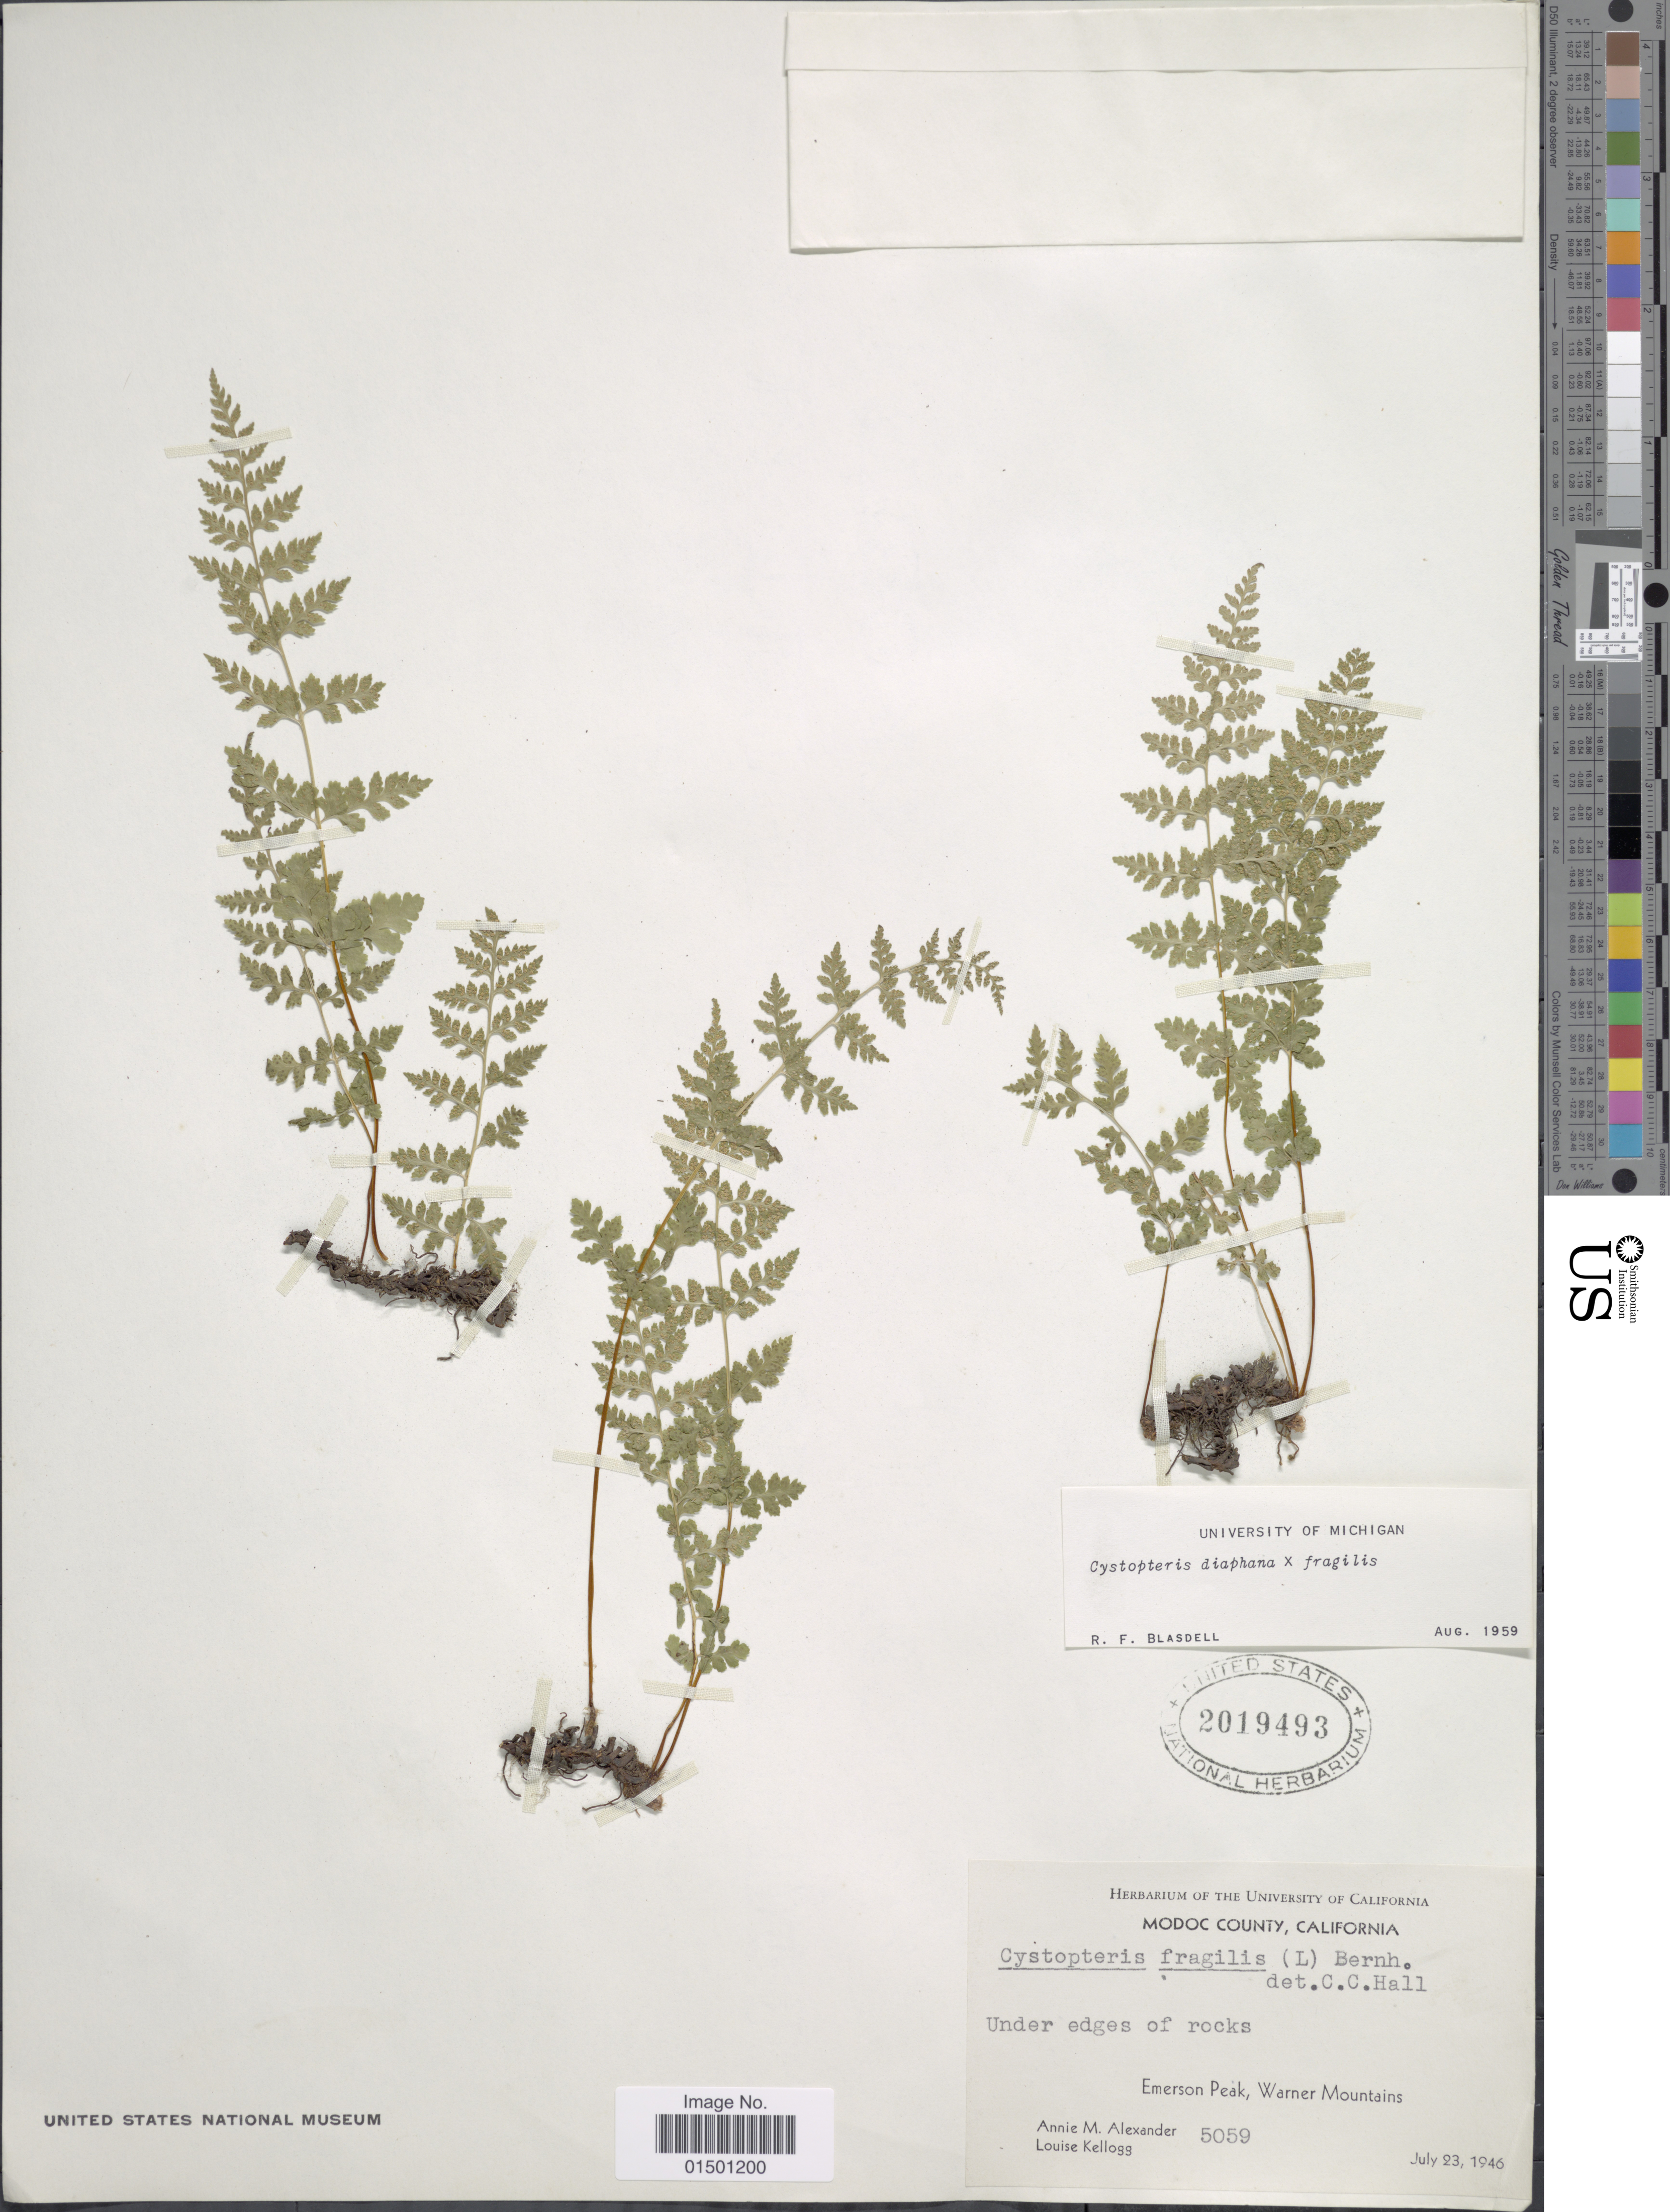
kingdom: Plantae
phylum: Tracheophyta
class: Polypodiopsida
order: Polypodiales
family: Cystopteridaceae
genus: Cystopteris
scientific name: Cystopteris diaphana x C. fragilis (L.) Bernh.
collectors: A. M. Alexander & L. Kellogg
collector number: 5059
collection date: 1946-07-23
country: United States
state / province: California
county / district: Modoc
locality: Modoc County, Emerson Peak, Warner Mountains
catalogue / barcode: US 2019493